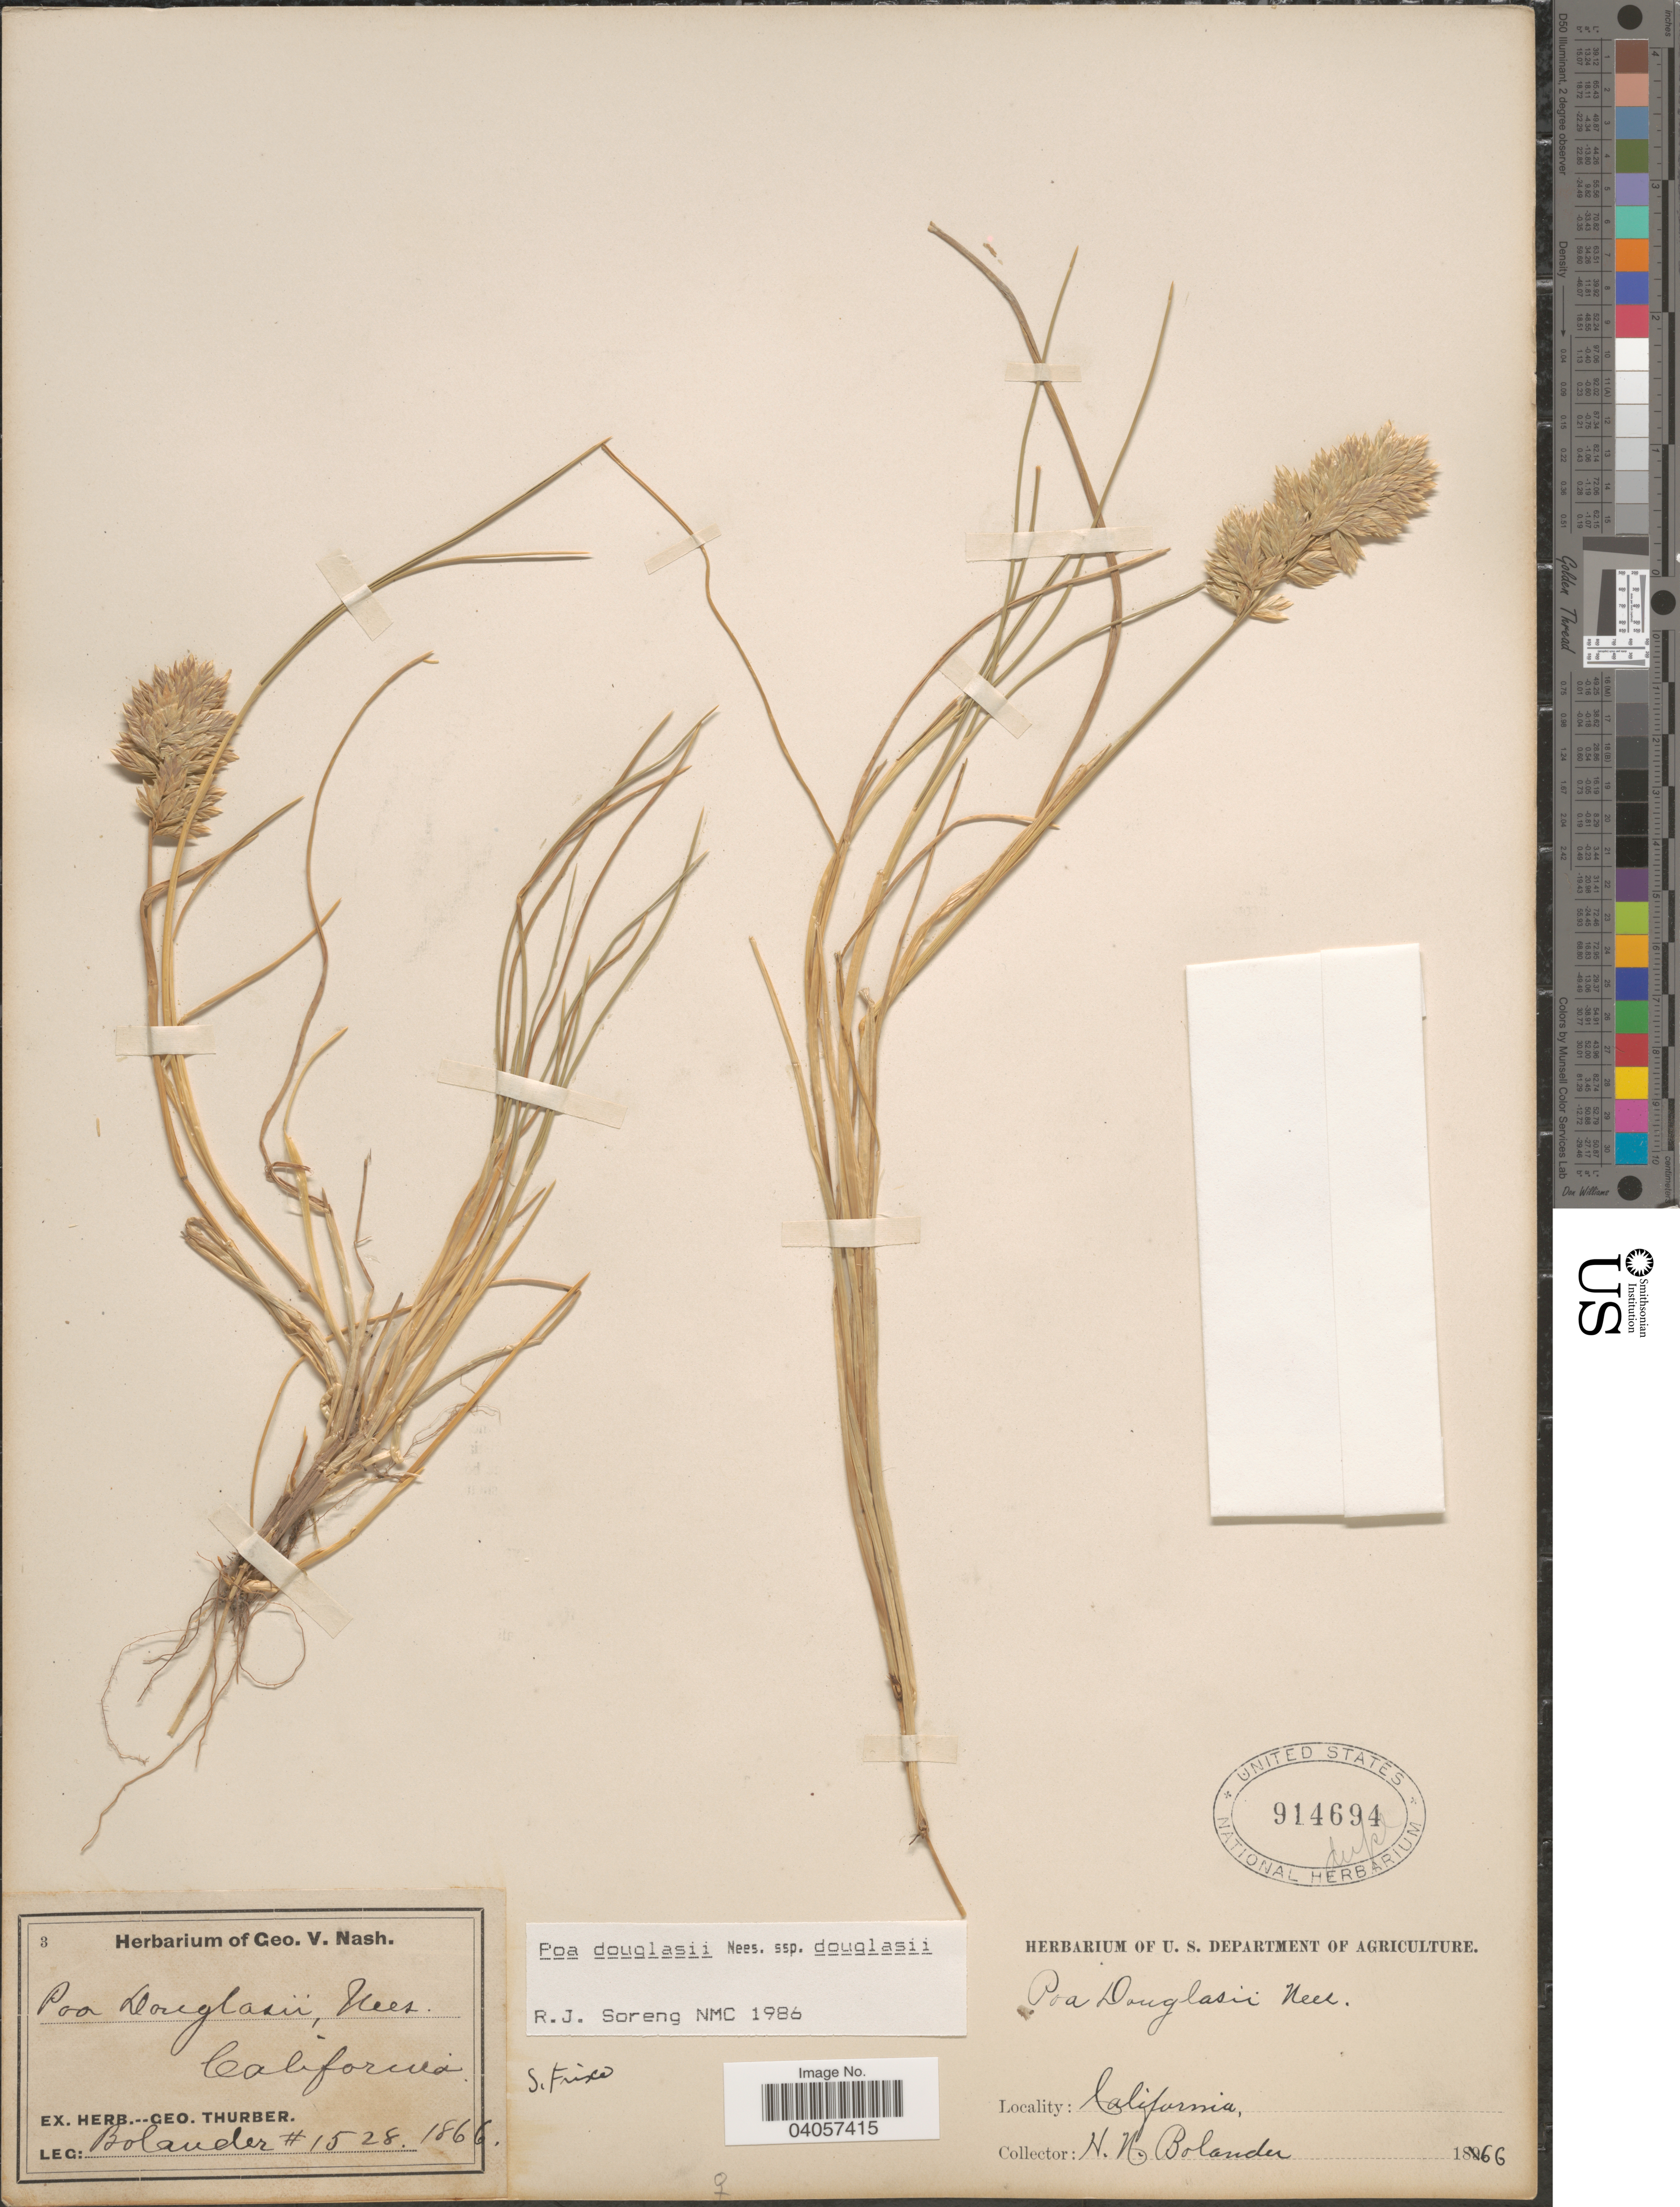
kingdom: Plantae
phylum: Tracheophyta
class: Liliopsida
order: Poales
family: Poaceae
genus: Poa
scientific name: Poa douglasii subsp. douglasii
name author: Nees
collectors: H. Bolander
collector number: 1528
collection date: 1866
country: United States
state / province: California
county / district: San Francisco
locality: S. Frisco.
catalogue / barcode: US 914694